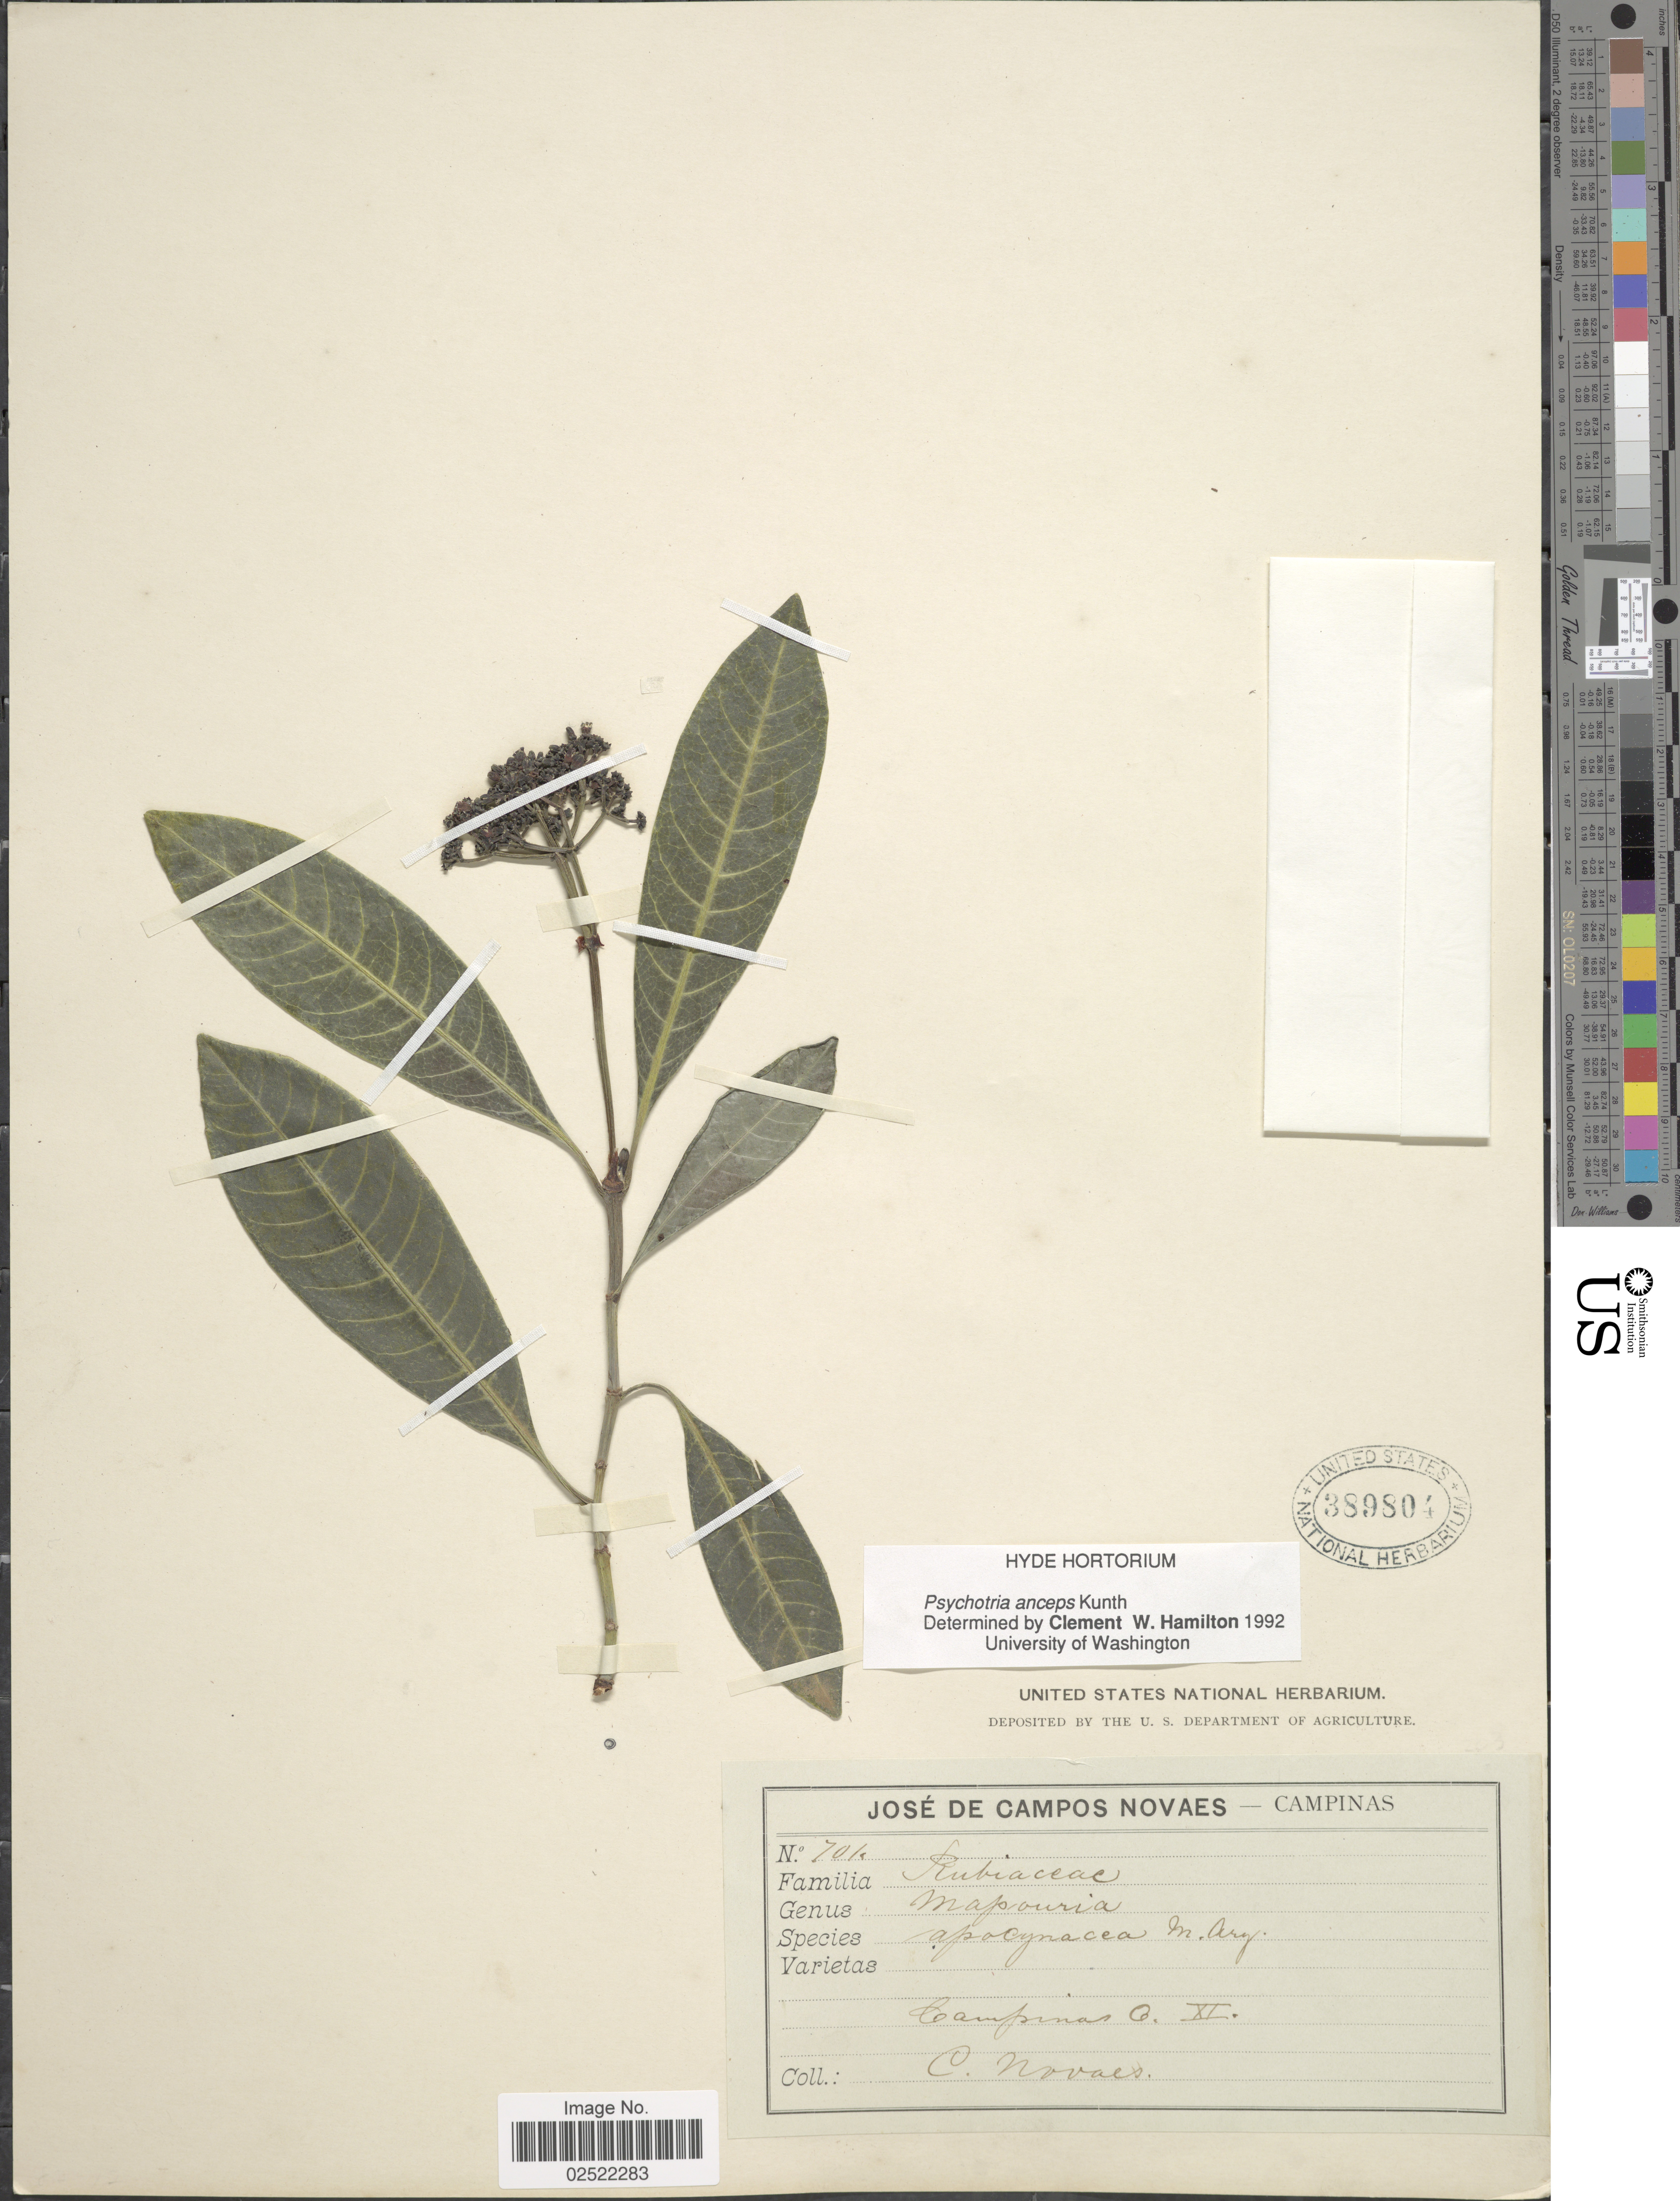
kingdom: Plantae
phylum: Tracheophyta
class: Magnoliopsida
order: Gentianales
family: Rubiaceae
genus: Psychotria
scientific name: Psychotria anceps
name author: Kunth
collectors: C. Novaes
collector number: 701a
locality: Campinas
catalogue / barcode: US 389804